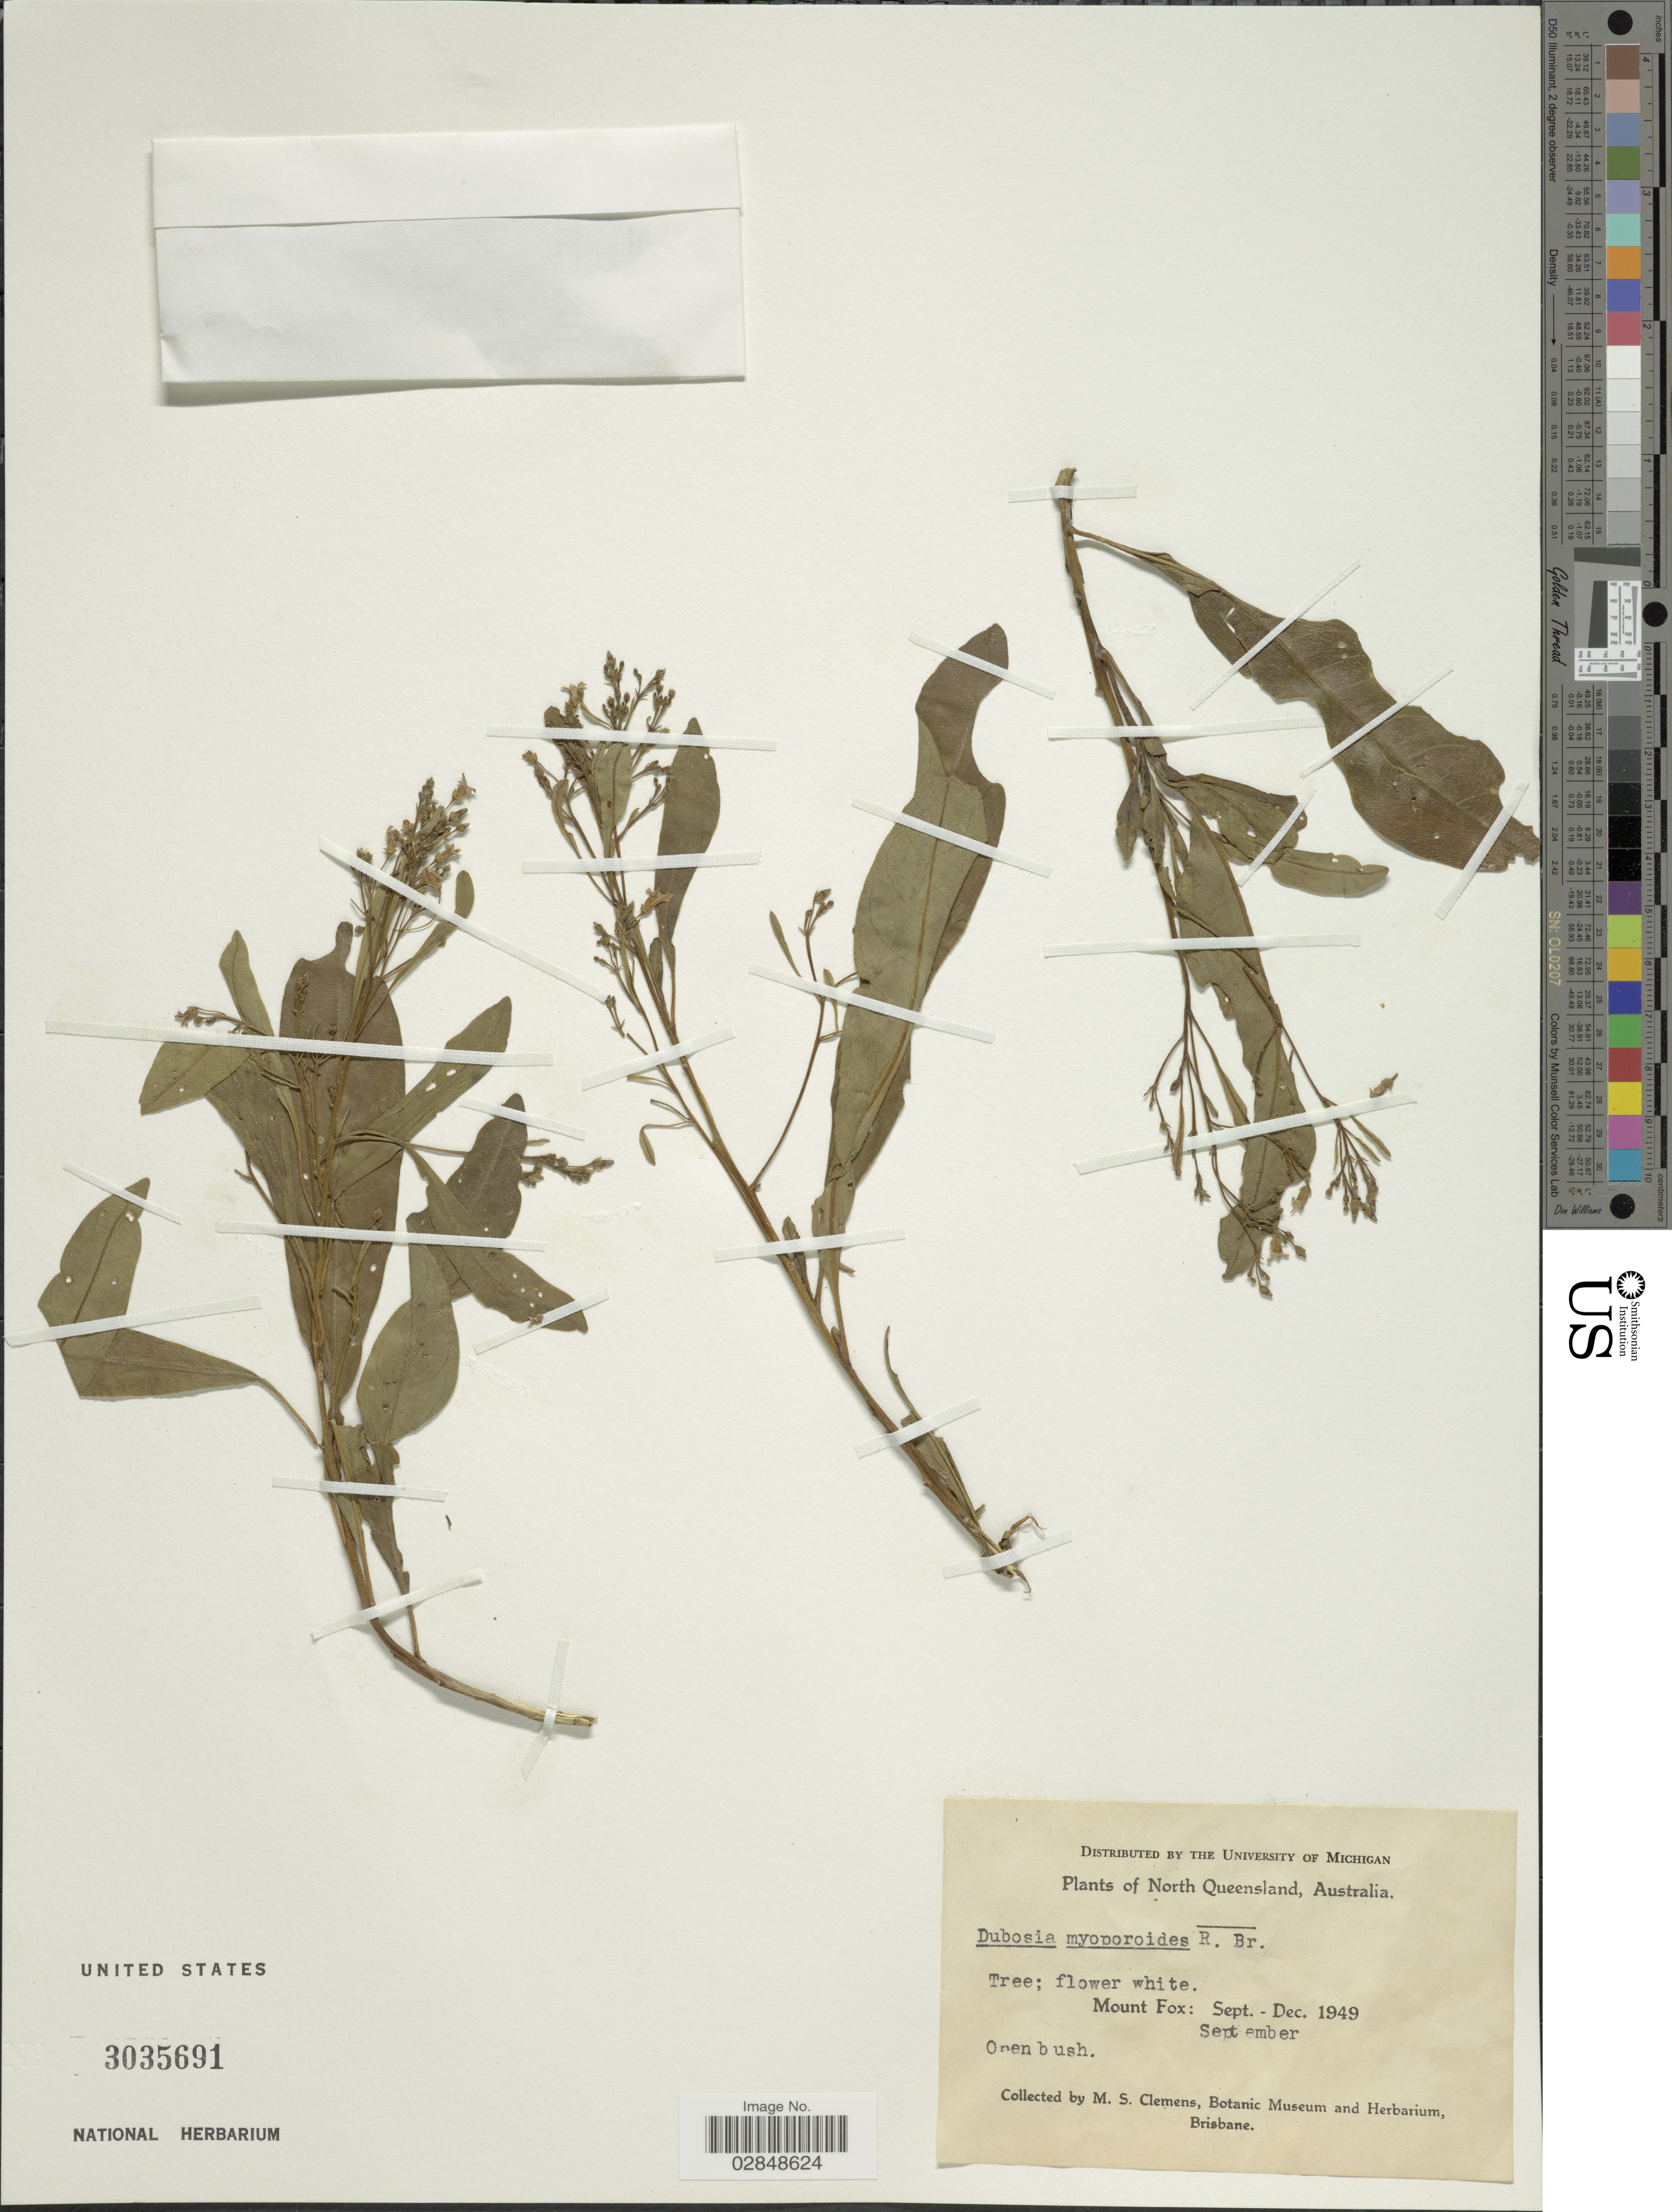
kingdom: Plantae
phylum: Tracheophyta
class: Magnoliopsida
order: Solanales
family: Solanaceae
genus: Duboisia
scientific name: Duboisia myoporoides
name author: R. Br.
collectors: M. S. Clemens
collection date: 1949-09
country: Australia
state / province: Queensland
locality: North Queensland. Mount Fox.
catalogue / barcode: US 3035691